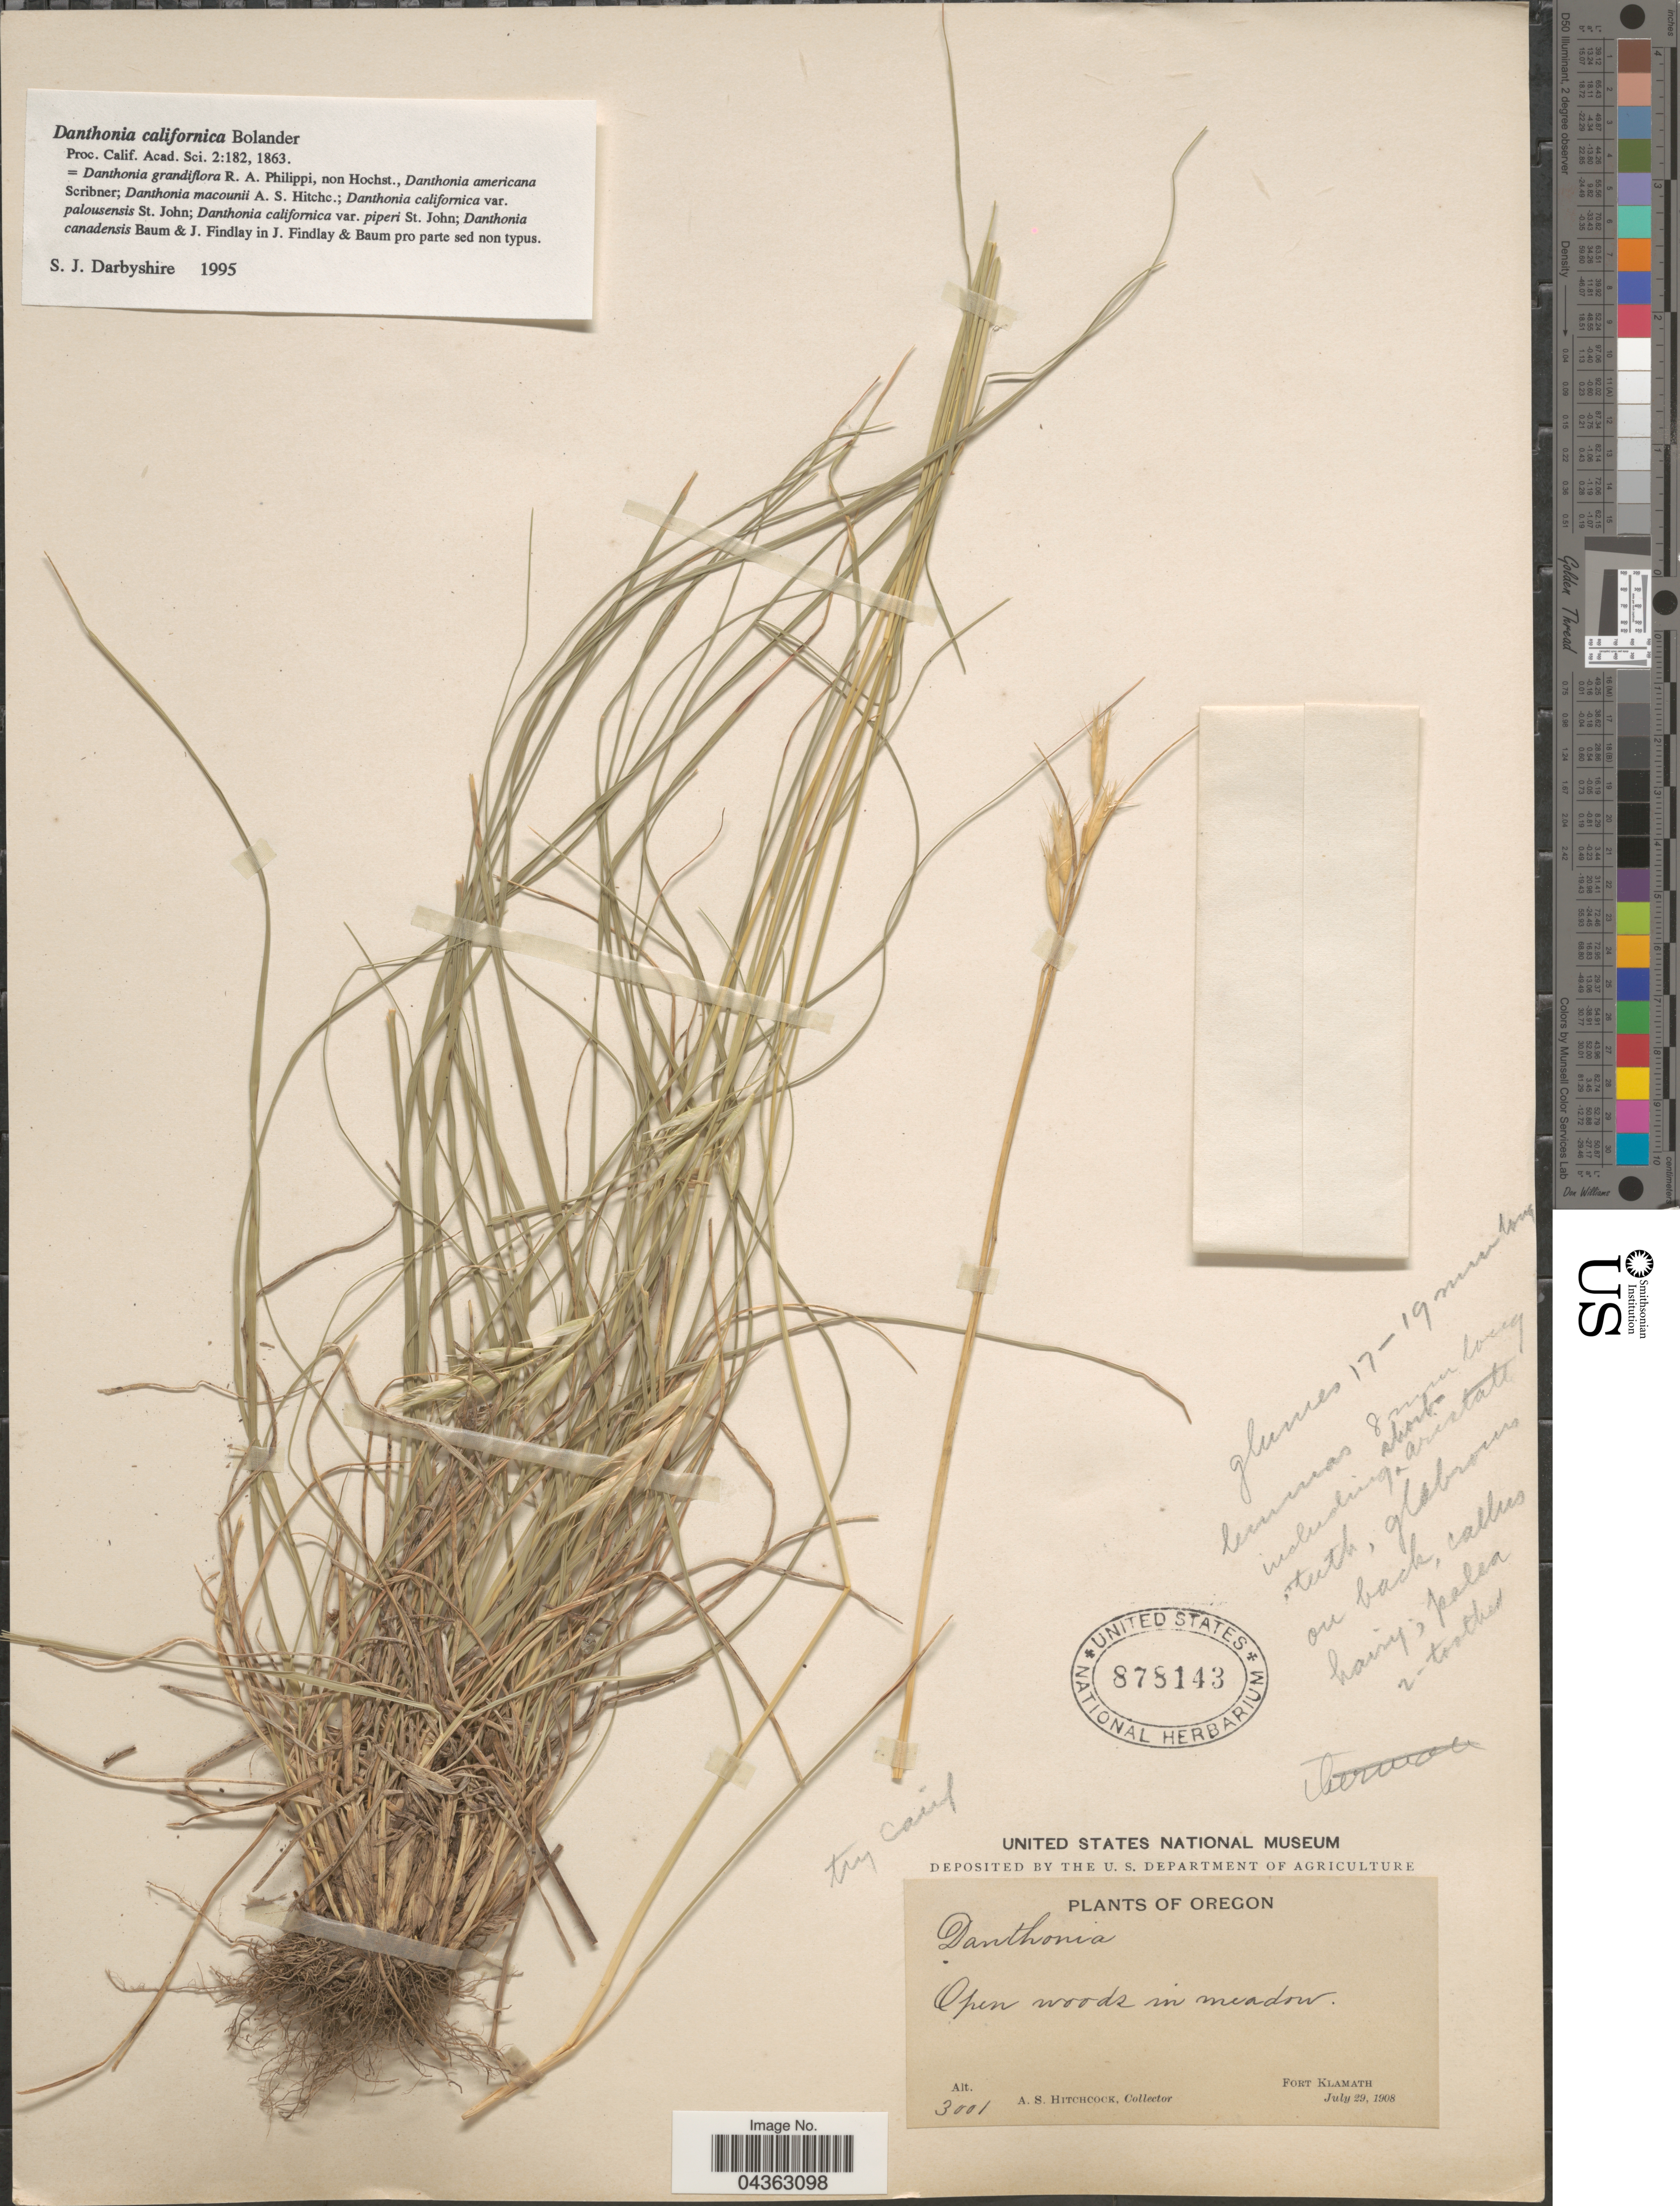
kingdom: Plantae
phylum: Tracheophyta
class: Liliopsida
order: Poales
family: Poaceae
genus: Danthonia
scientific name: Danthonia californica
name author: Bol.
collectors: A. S. Hitchcock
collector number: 3001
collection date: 1908-07-29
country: United States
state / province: Oregon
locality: Open woods in meadow. Fort Klamath.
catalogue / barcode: US 878143